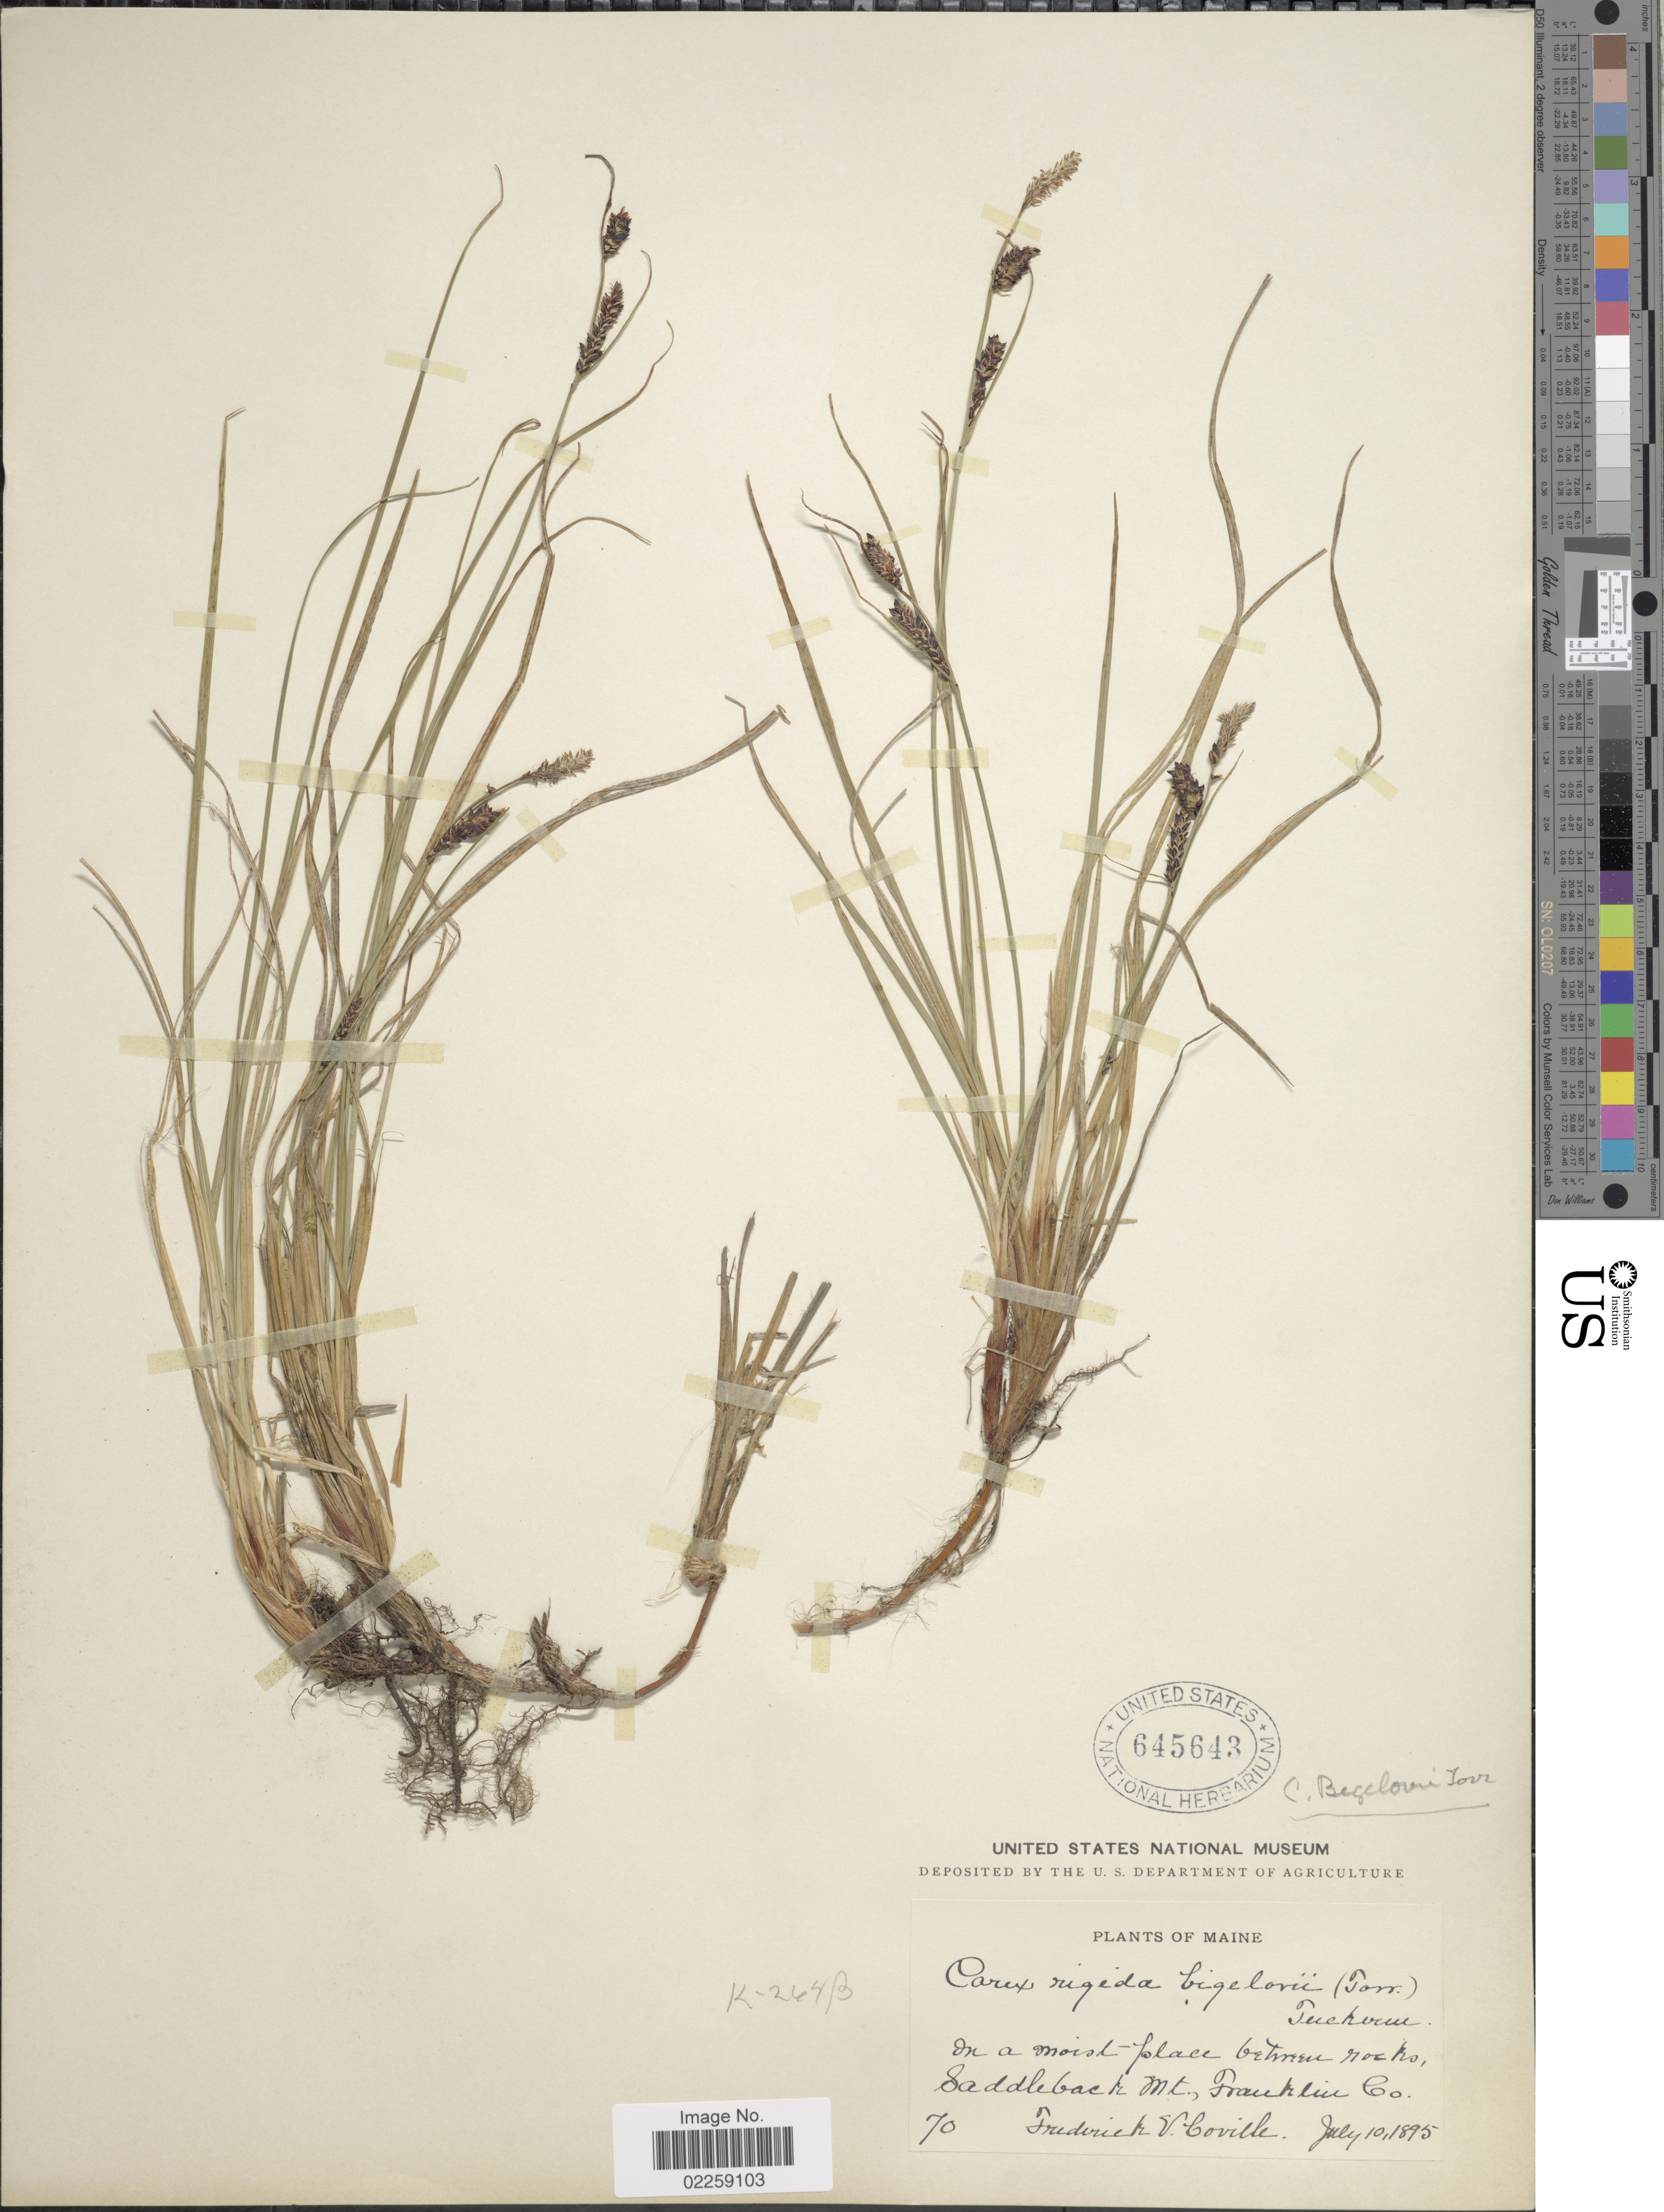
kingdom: Plantae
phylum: Tracheophyta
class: Liliopsida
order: Poales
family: Cyperaceae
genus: Carex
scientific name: Carex bigelowii subsp. bigelowii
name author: Torr. ex Schwein.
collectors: F. V. Coville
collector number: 70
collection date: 1895-07-10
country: United States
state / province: Maine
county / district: Franklin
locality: In a moist place between rocks, Saddleback Mt., Franklin Co.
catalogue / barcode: US 645643